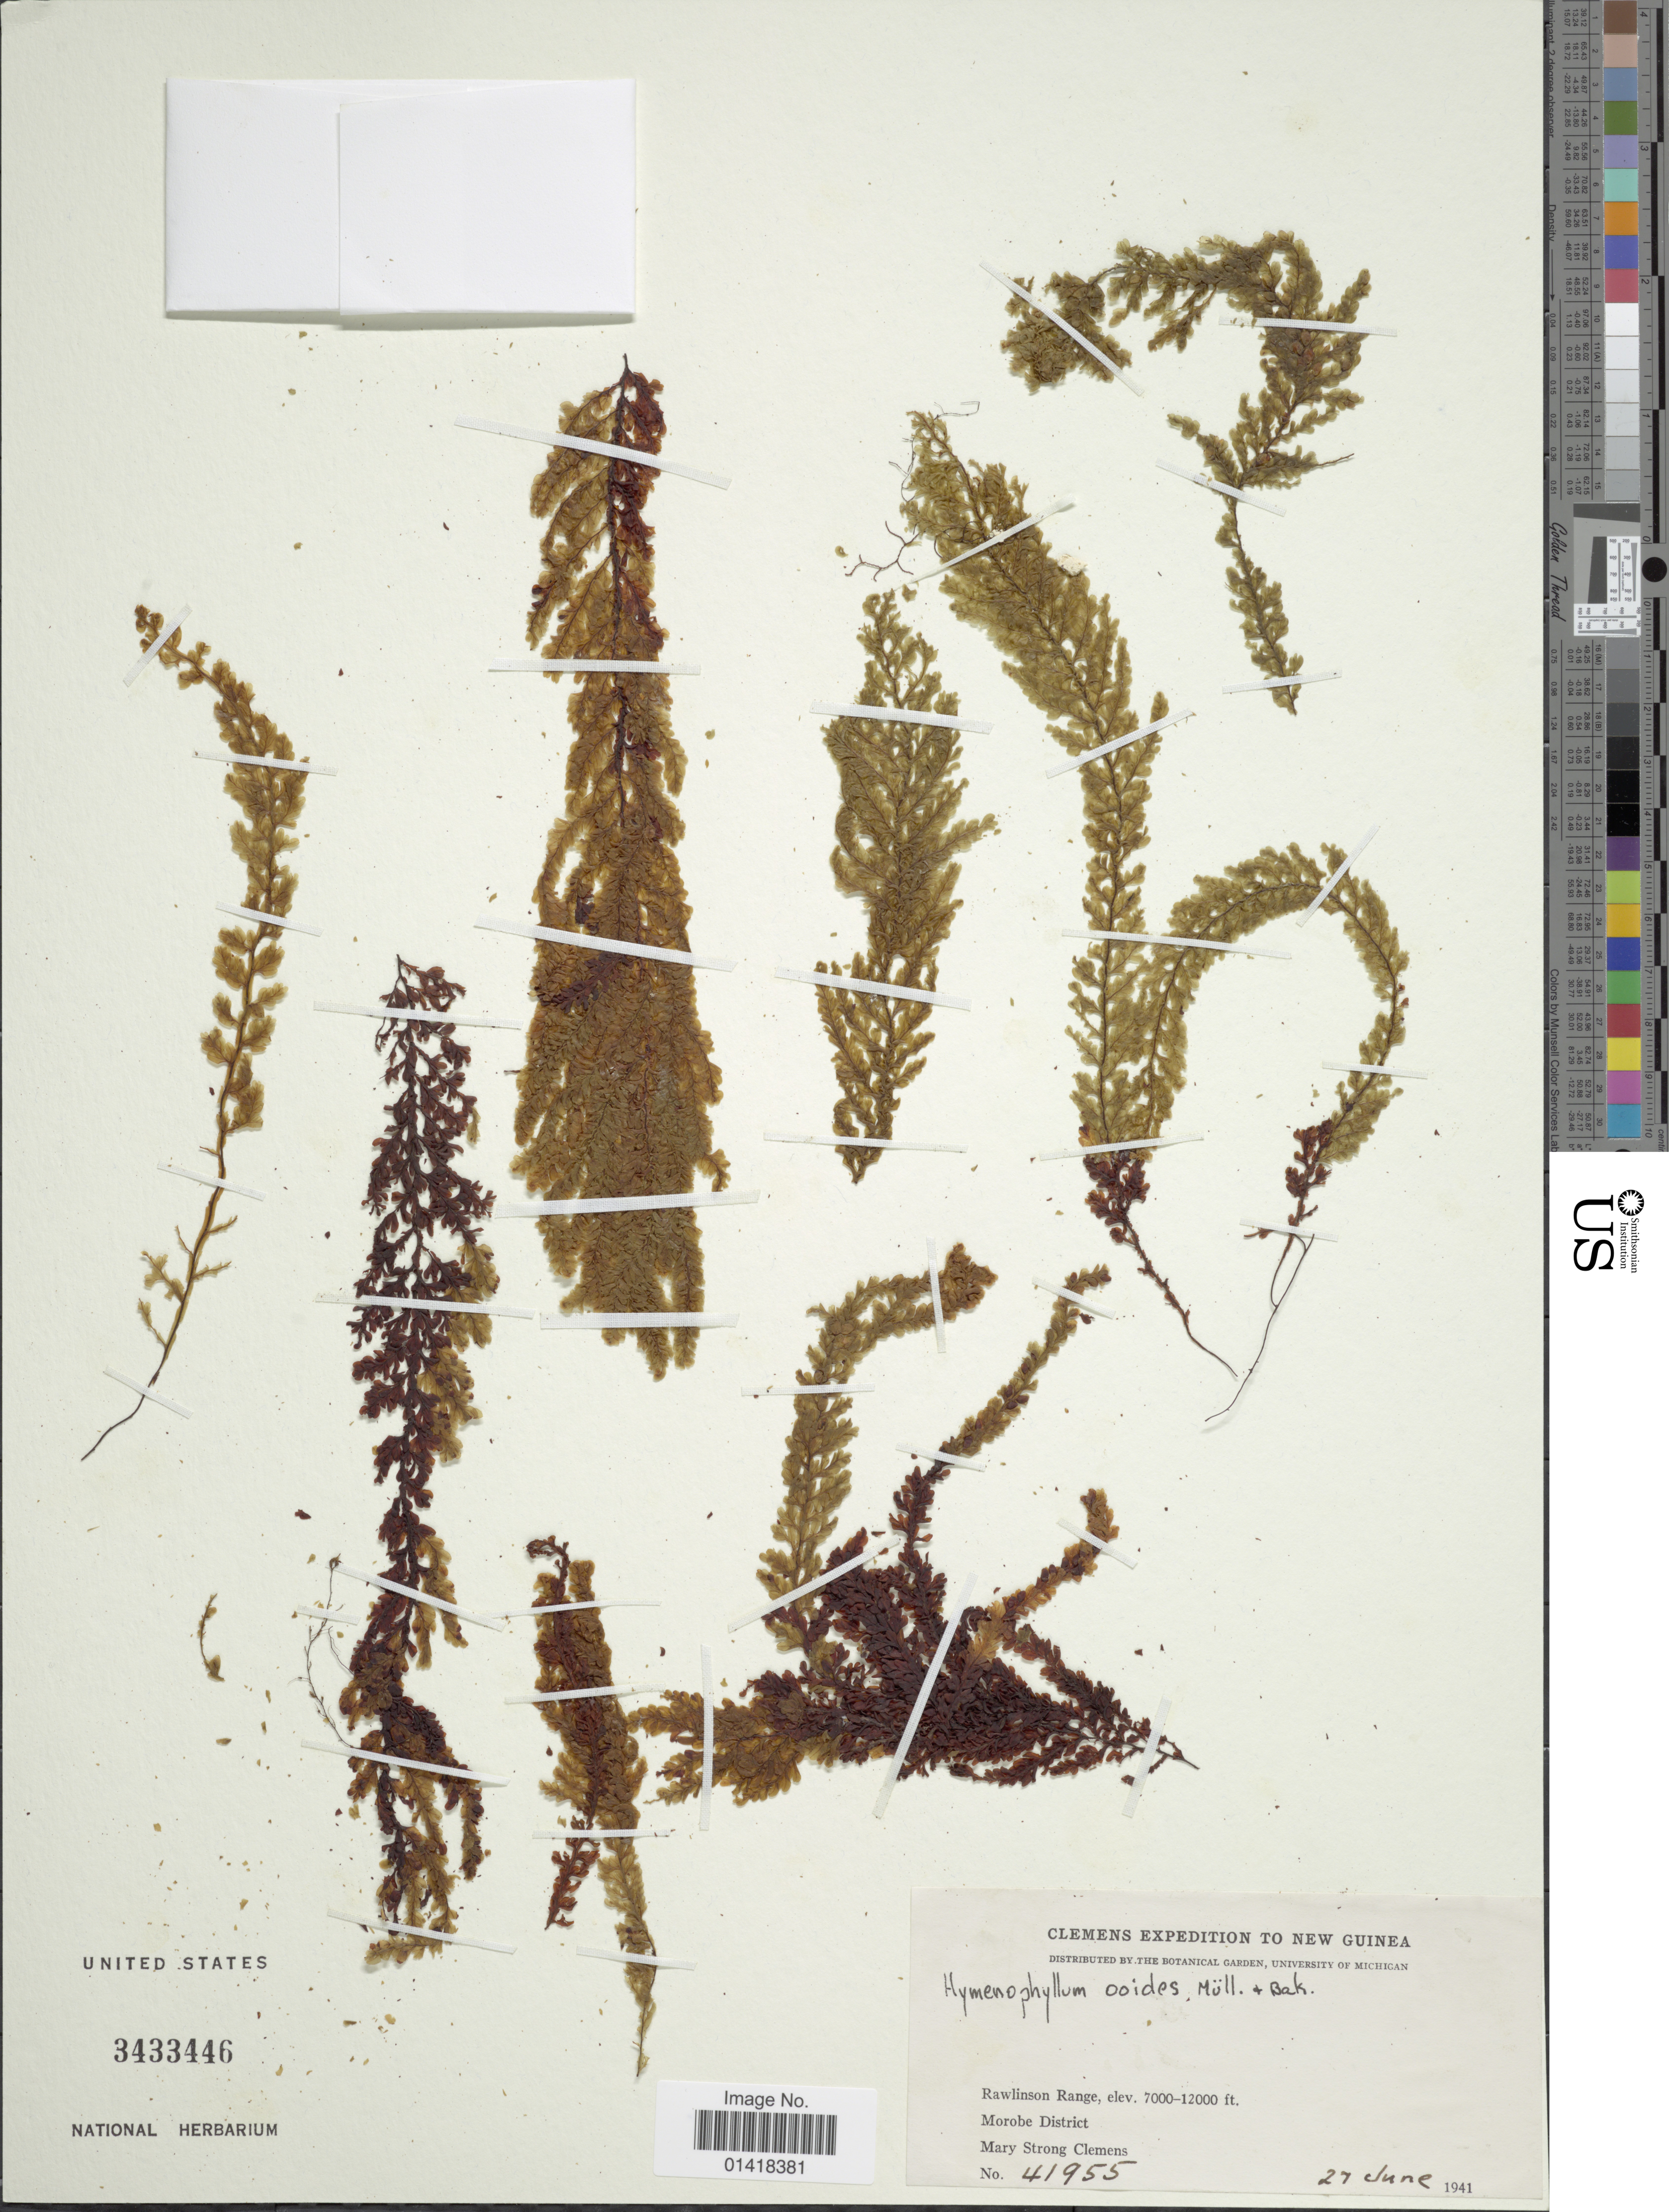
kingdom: Plantae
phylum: Tracheophyta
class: Polypodiopsida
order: Hymenophyllales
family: Hymenophyllaceae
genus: Hymenophyllum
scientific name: Hymenophyllum ooides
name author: F. Muell. & Baker ex Baker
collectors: M. S. Clemens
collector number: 41955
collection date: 1941-06-27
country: Papua New Guinea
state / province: Morobe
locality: New Guinea. Rawlinson Range. Morobe District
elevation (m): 2134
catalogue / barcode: US 3433446